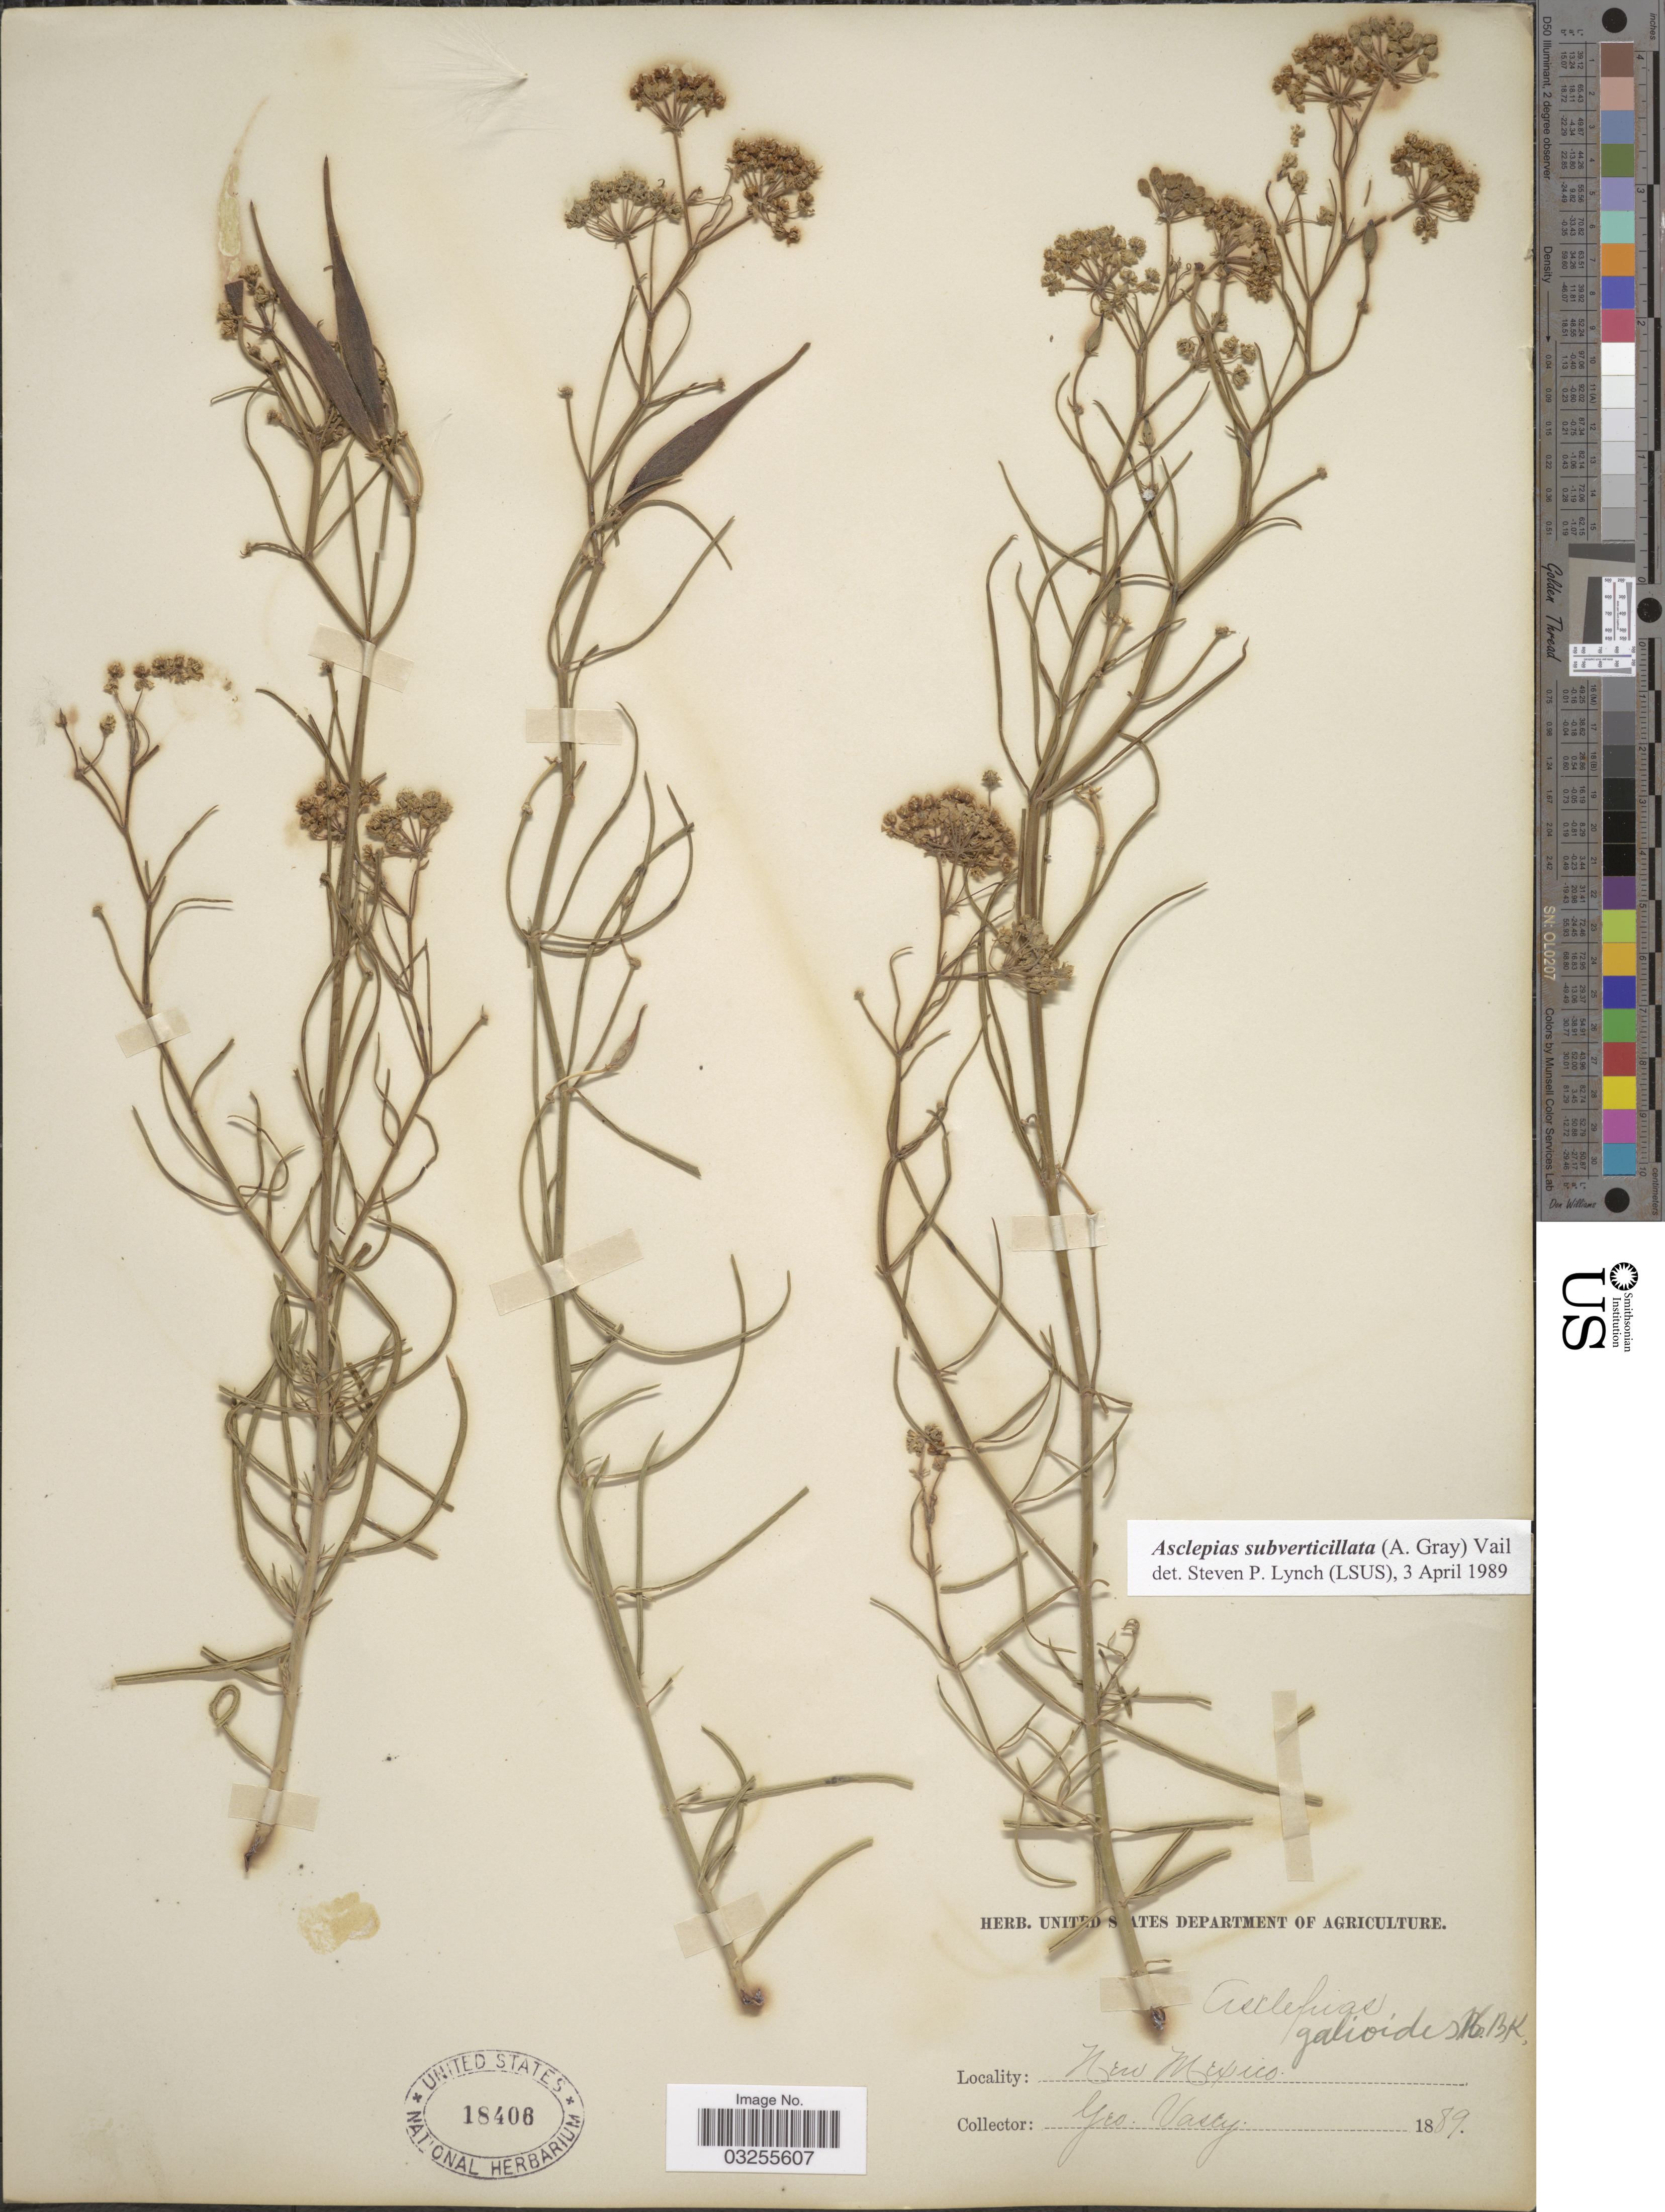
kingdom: Plantae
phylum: Tracheophyta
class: Magnoliopsida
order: Gentianales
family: Apocynaceae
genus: Asclepias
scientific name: Asclepias subverticillata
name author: (A. Gray) Vail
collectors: G. Vasey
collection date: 1889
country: United States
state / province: New Mexico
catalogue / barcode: US 18408